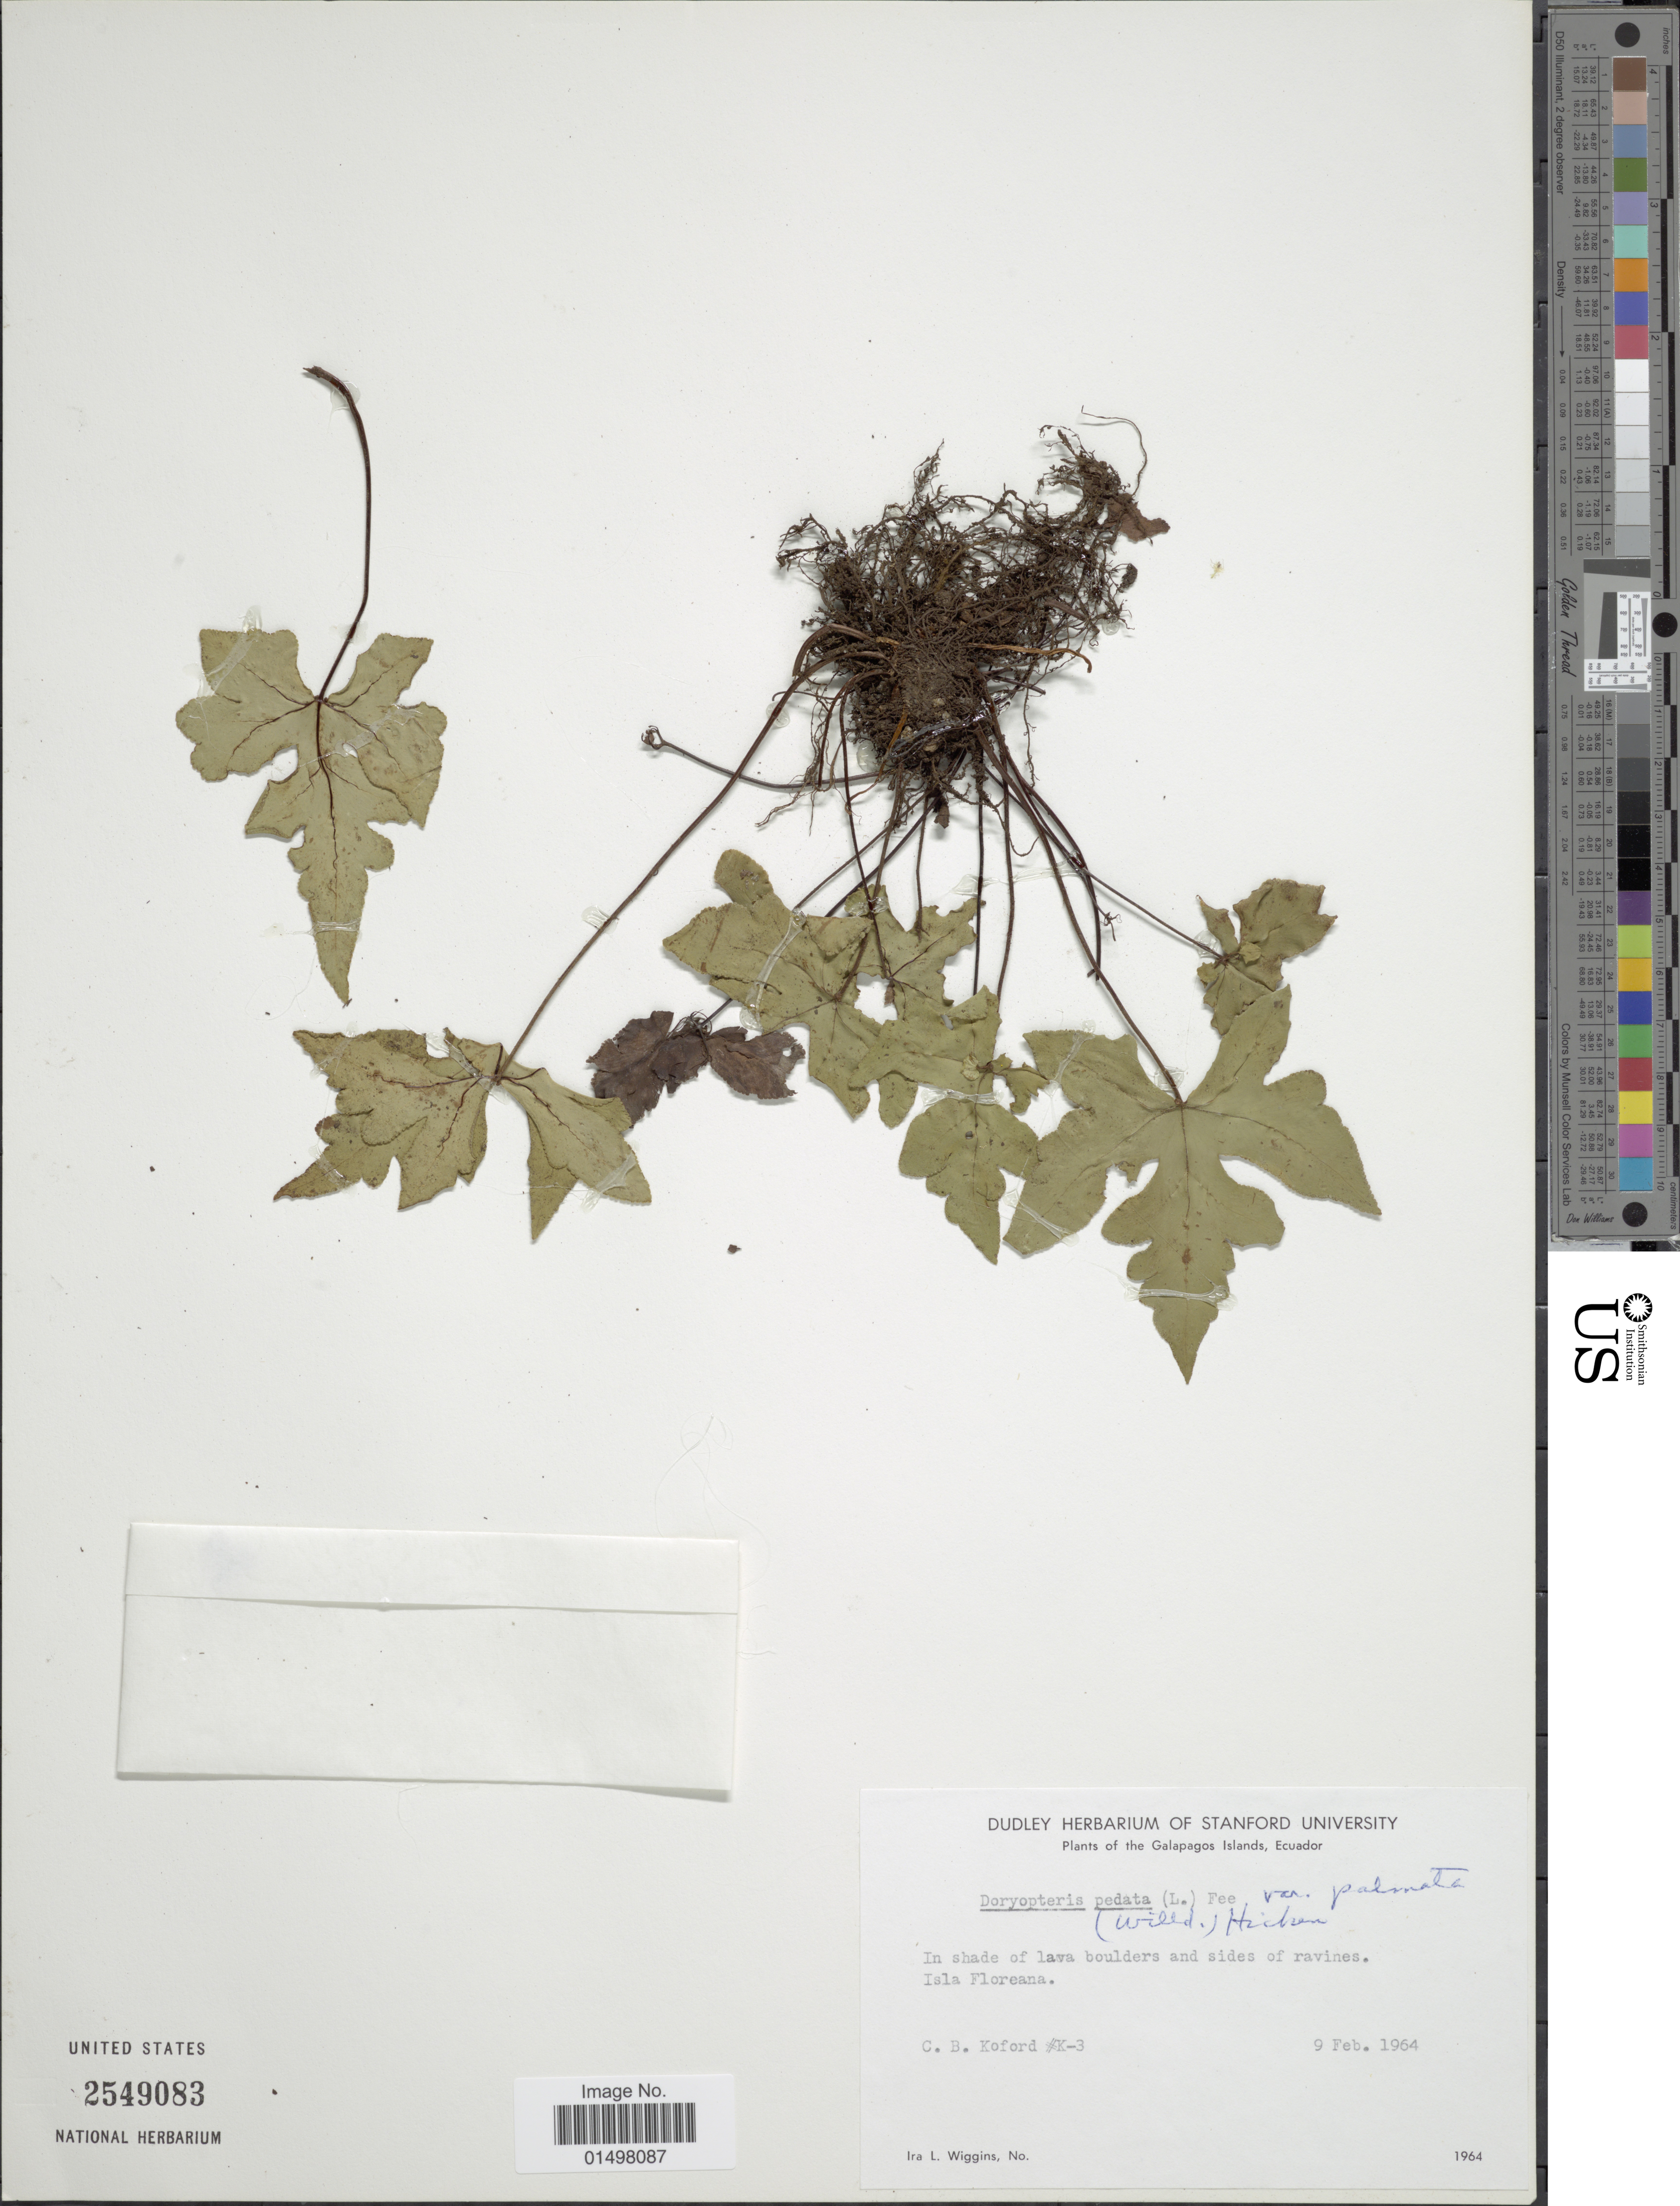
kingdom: Plantae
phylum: Tracheophyta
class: Polypodiopsida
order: Polypodiales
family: Pteridaceae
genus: Doryopteris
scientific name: Doryopteris pedata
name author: (L.) Fée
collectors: C. Koford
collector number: K-3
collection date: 1964-02-09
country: Ecuador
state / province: Colón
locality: Galapagos Islands. Isla Floreana.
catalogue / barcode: US 2549083